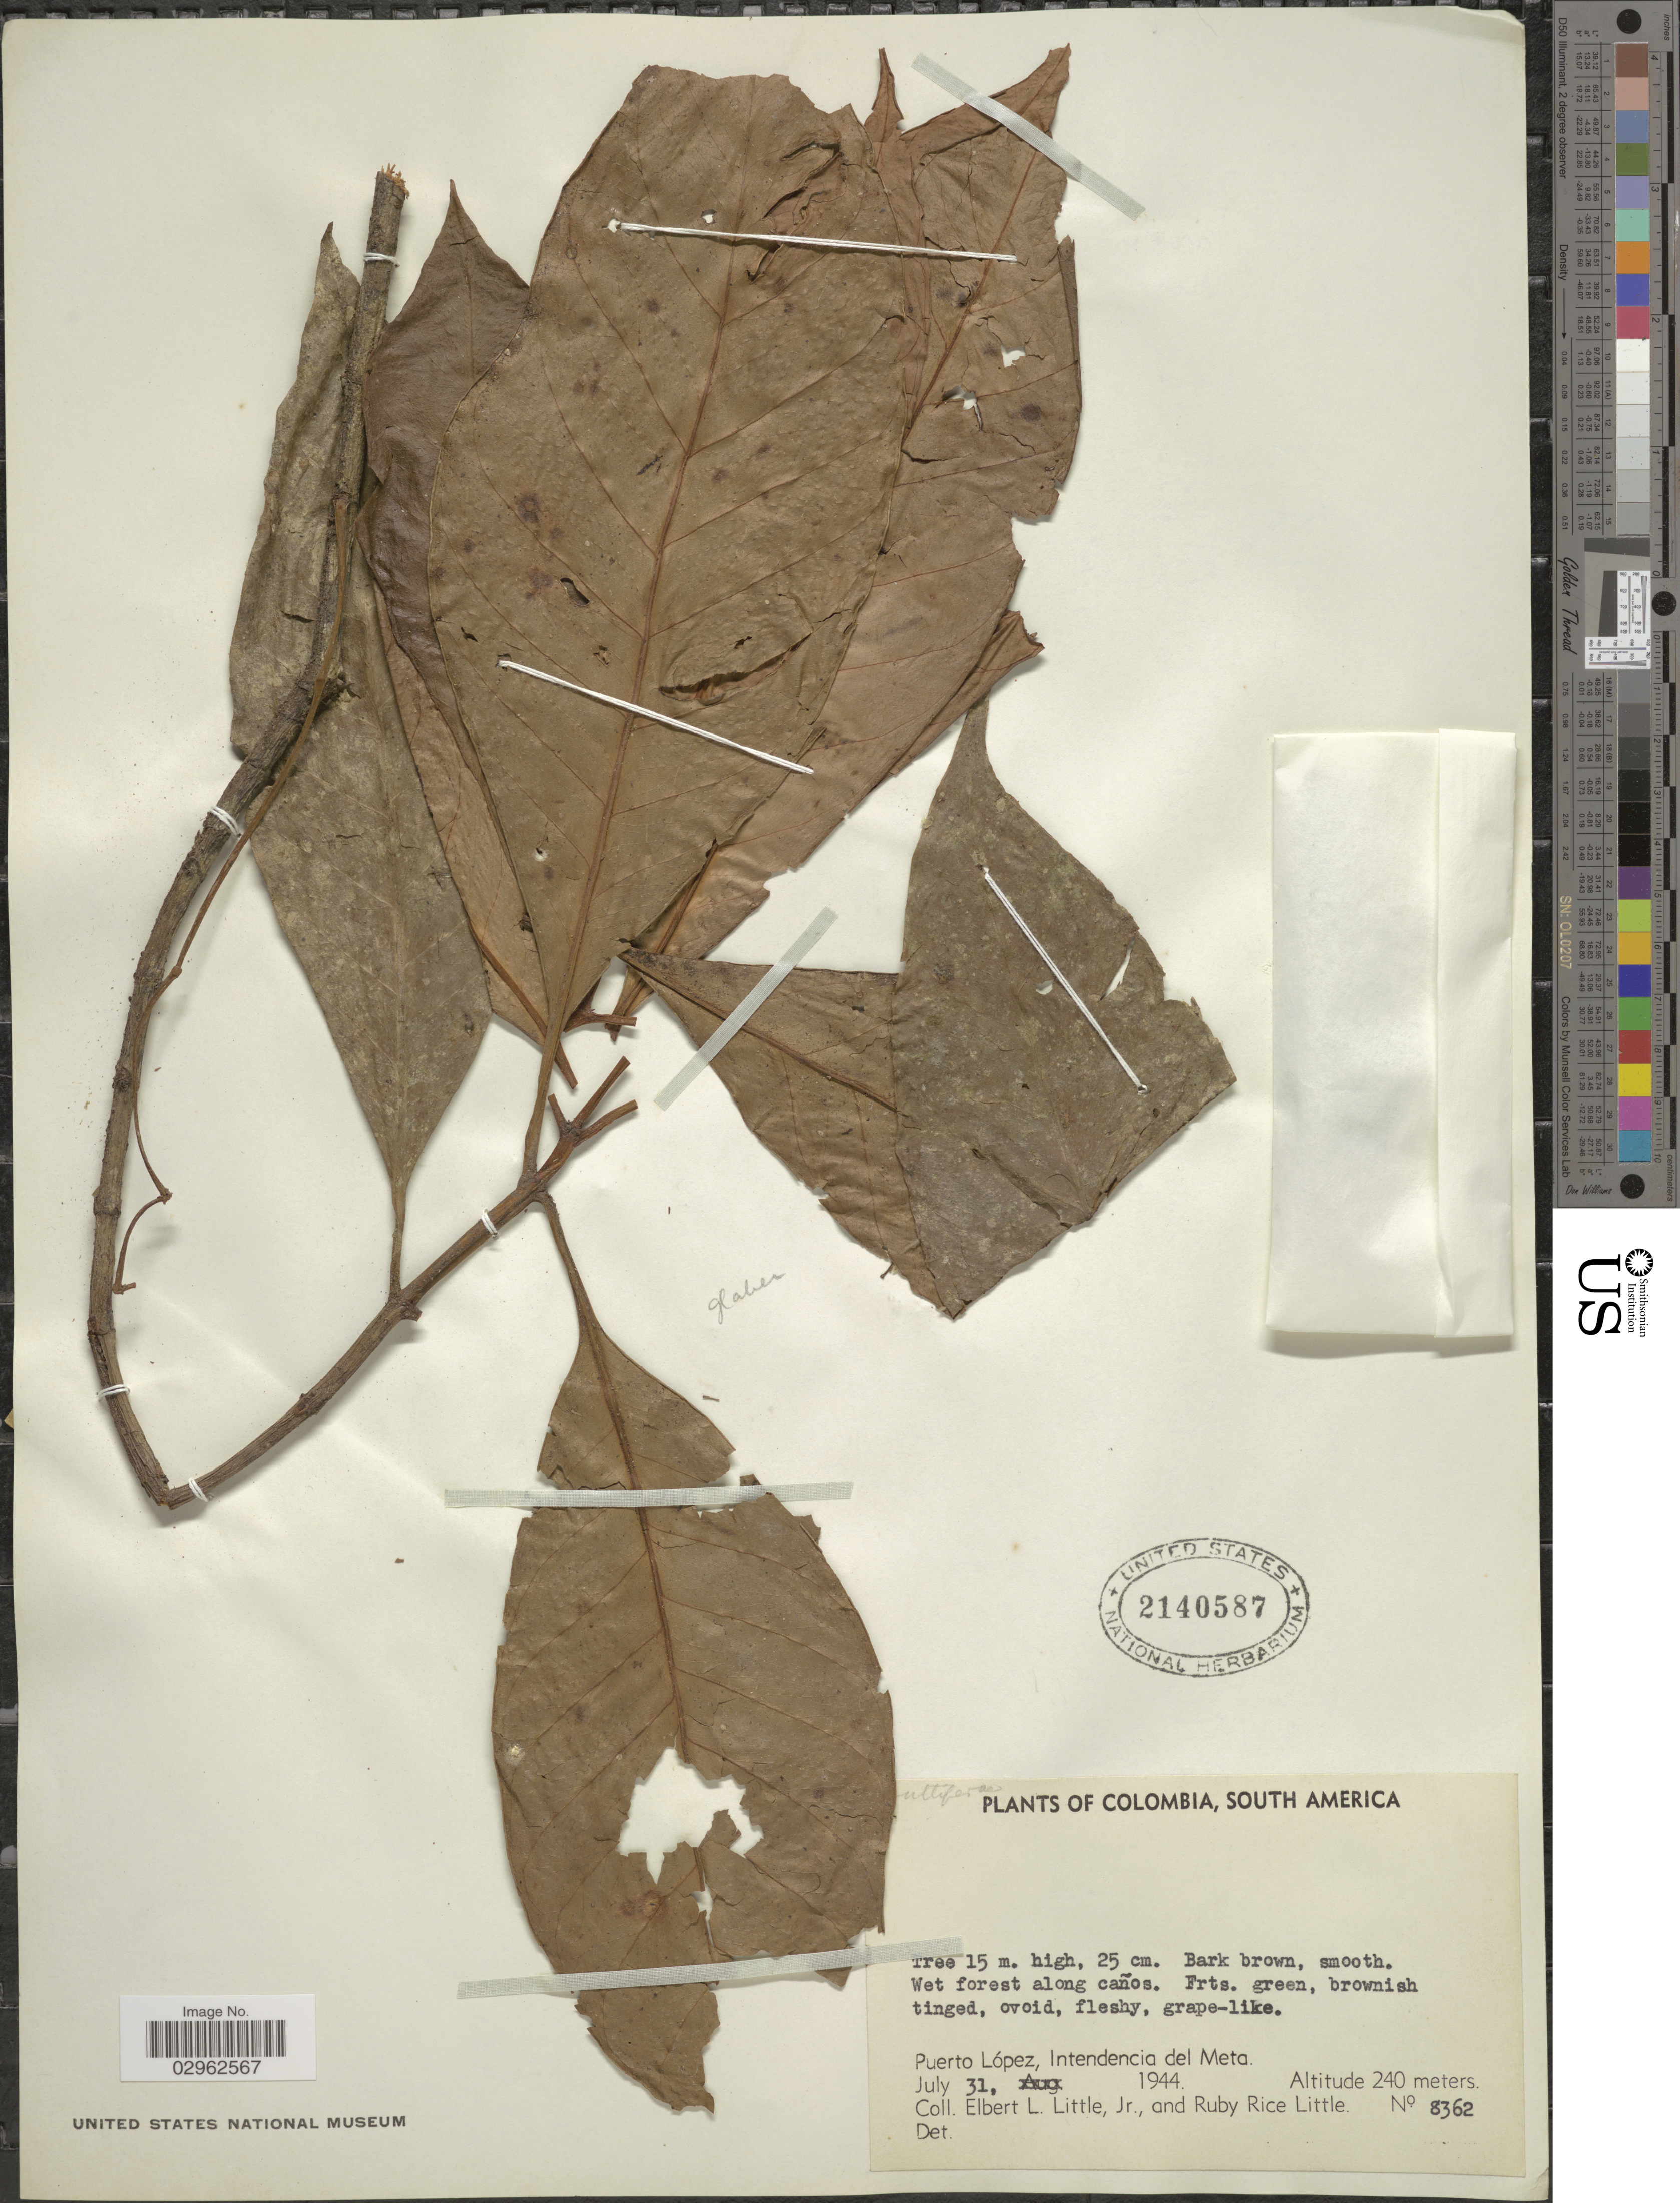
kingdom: Plantae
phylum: Tracheophyta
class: Magnoliopsida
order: Malpighiales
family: Clusiaceae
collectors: E. L. Little & R. R. Little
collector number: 8362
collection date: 1944-07-31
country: Colombia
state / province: Meta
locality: Puerto López, Intendencia del Meta.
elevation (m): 240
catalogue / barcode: US 2140587